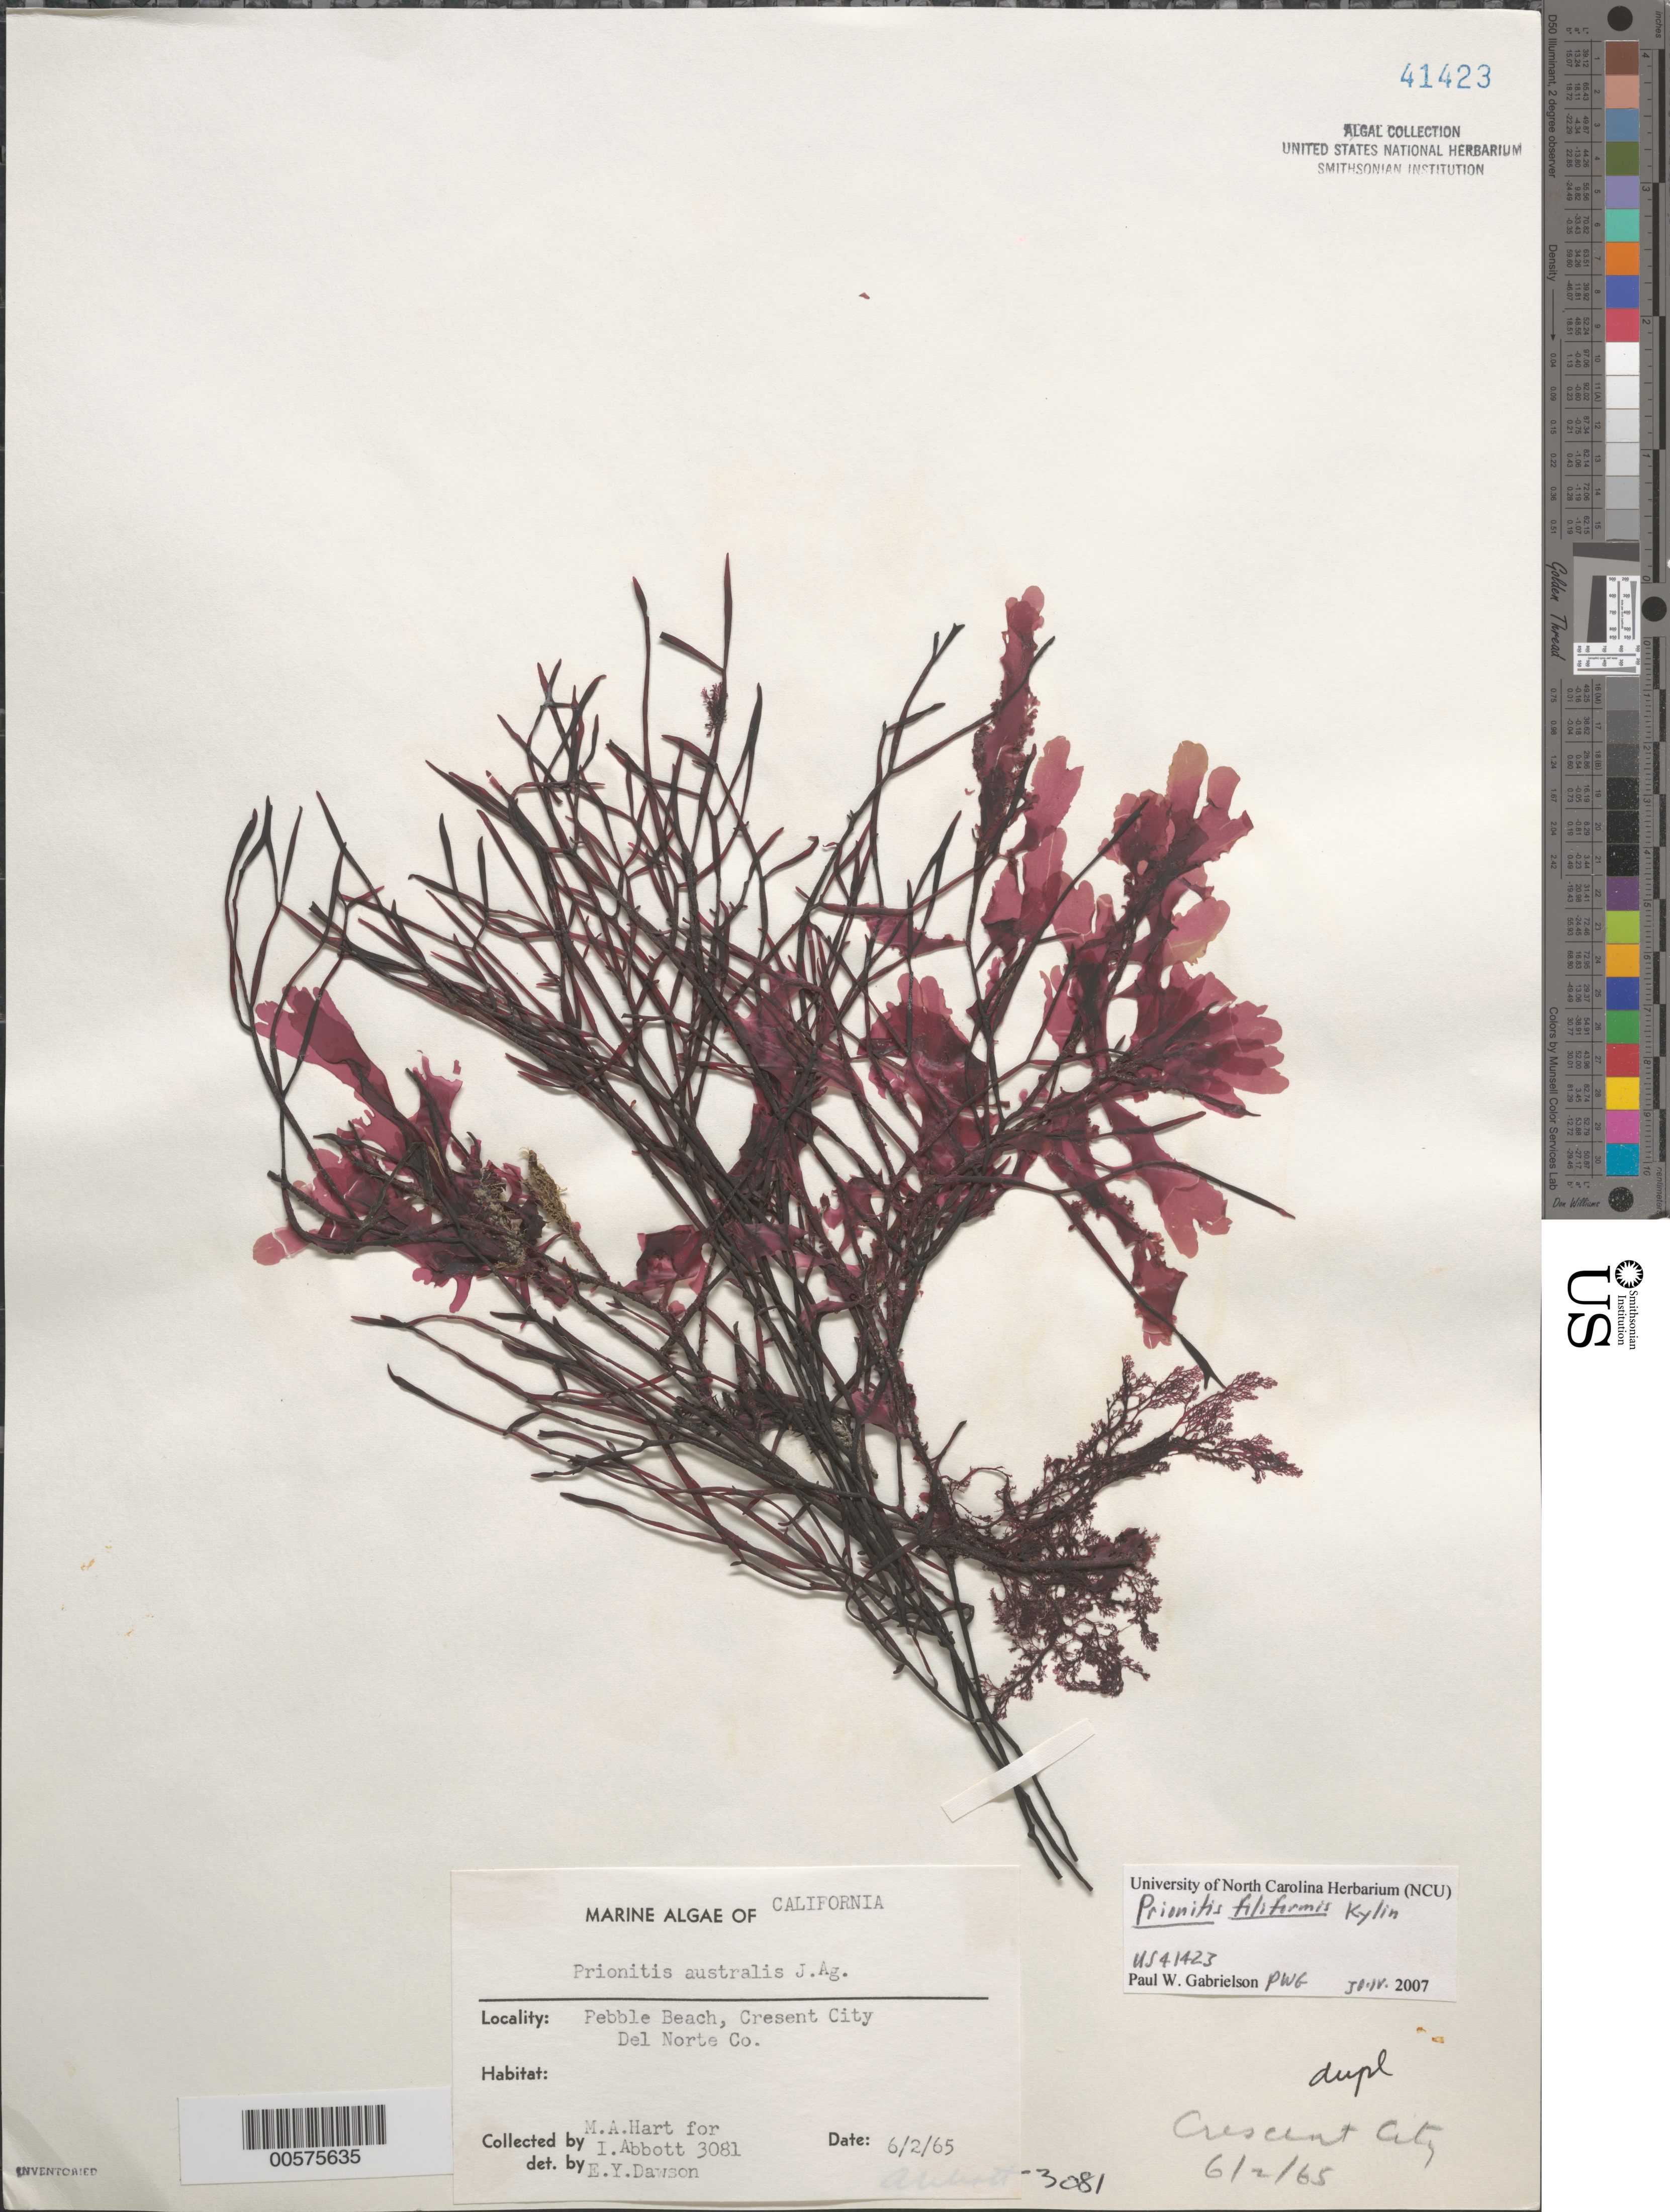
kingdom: Plantae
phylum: Rhodophyta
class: Florideophyceae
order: Halymeniales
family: Halymeniaceae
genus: Prionitis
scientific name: Prionitis filiformis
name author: Kylin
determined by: Gabrielson, P. W.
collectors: M. A. Hart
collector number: IAA 3081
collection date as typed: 02 Jun 1965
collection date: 1965-06-02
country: United States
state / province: California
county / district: Del Norte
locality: Pebble Beach, Crescent City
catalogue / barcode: US 41423